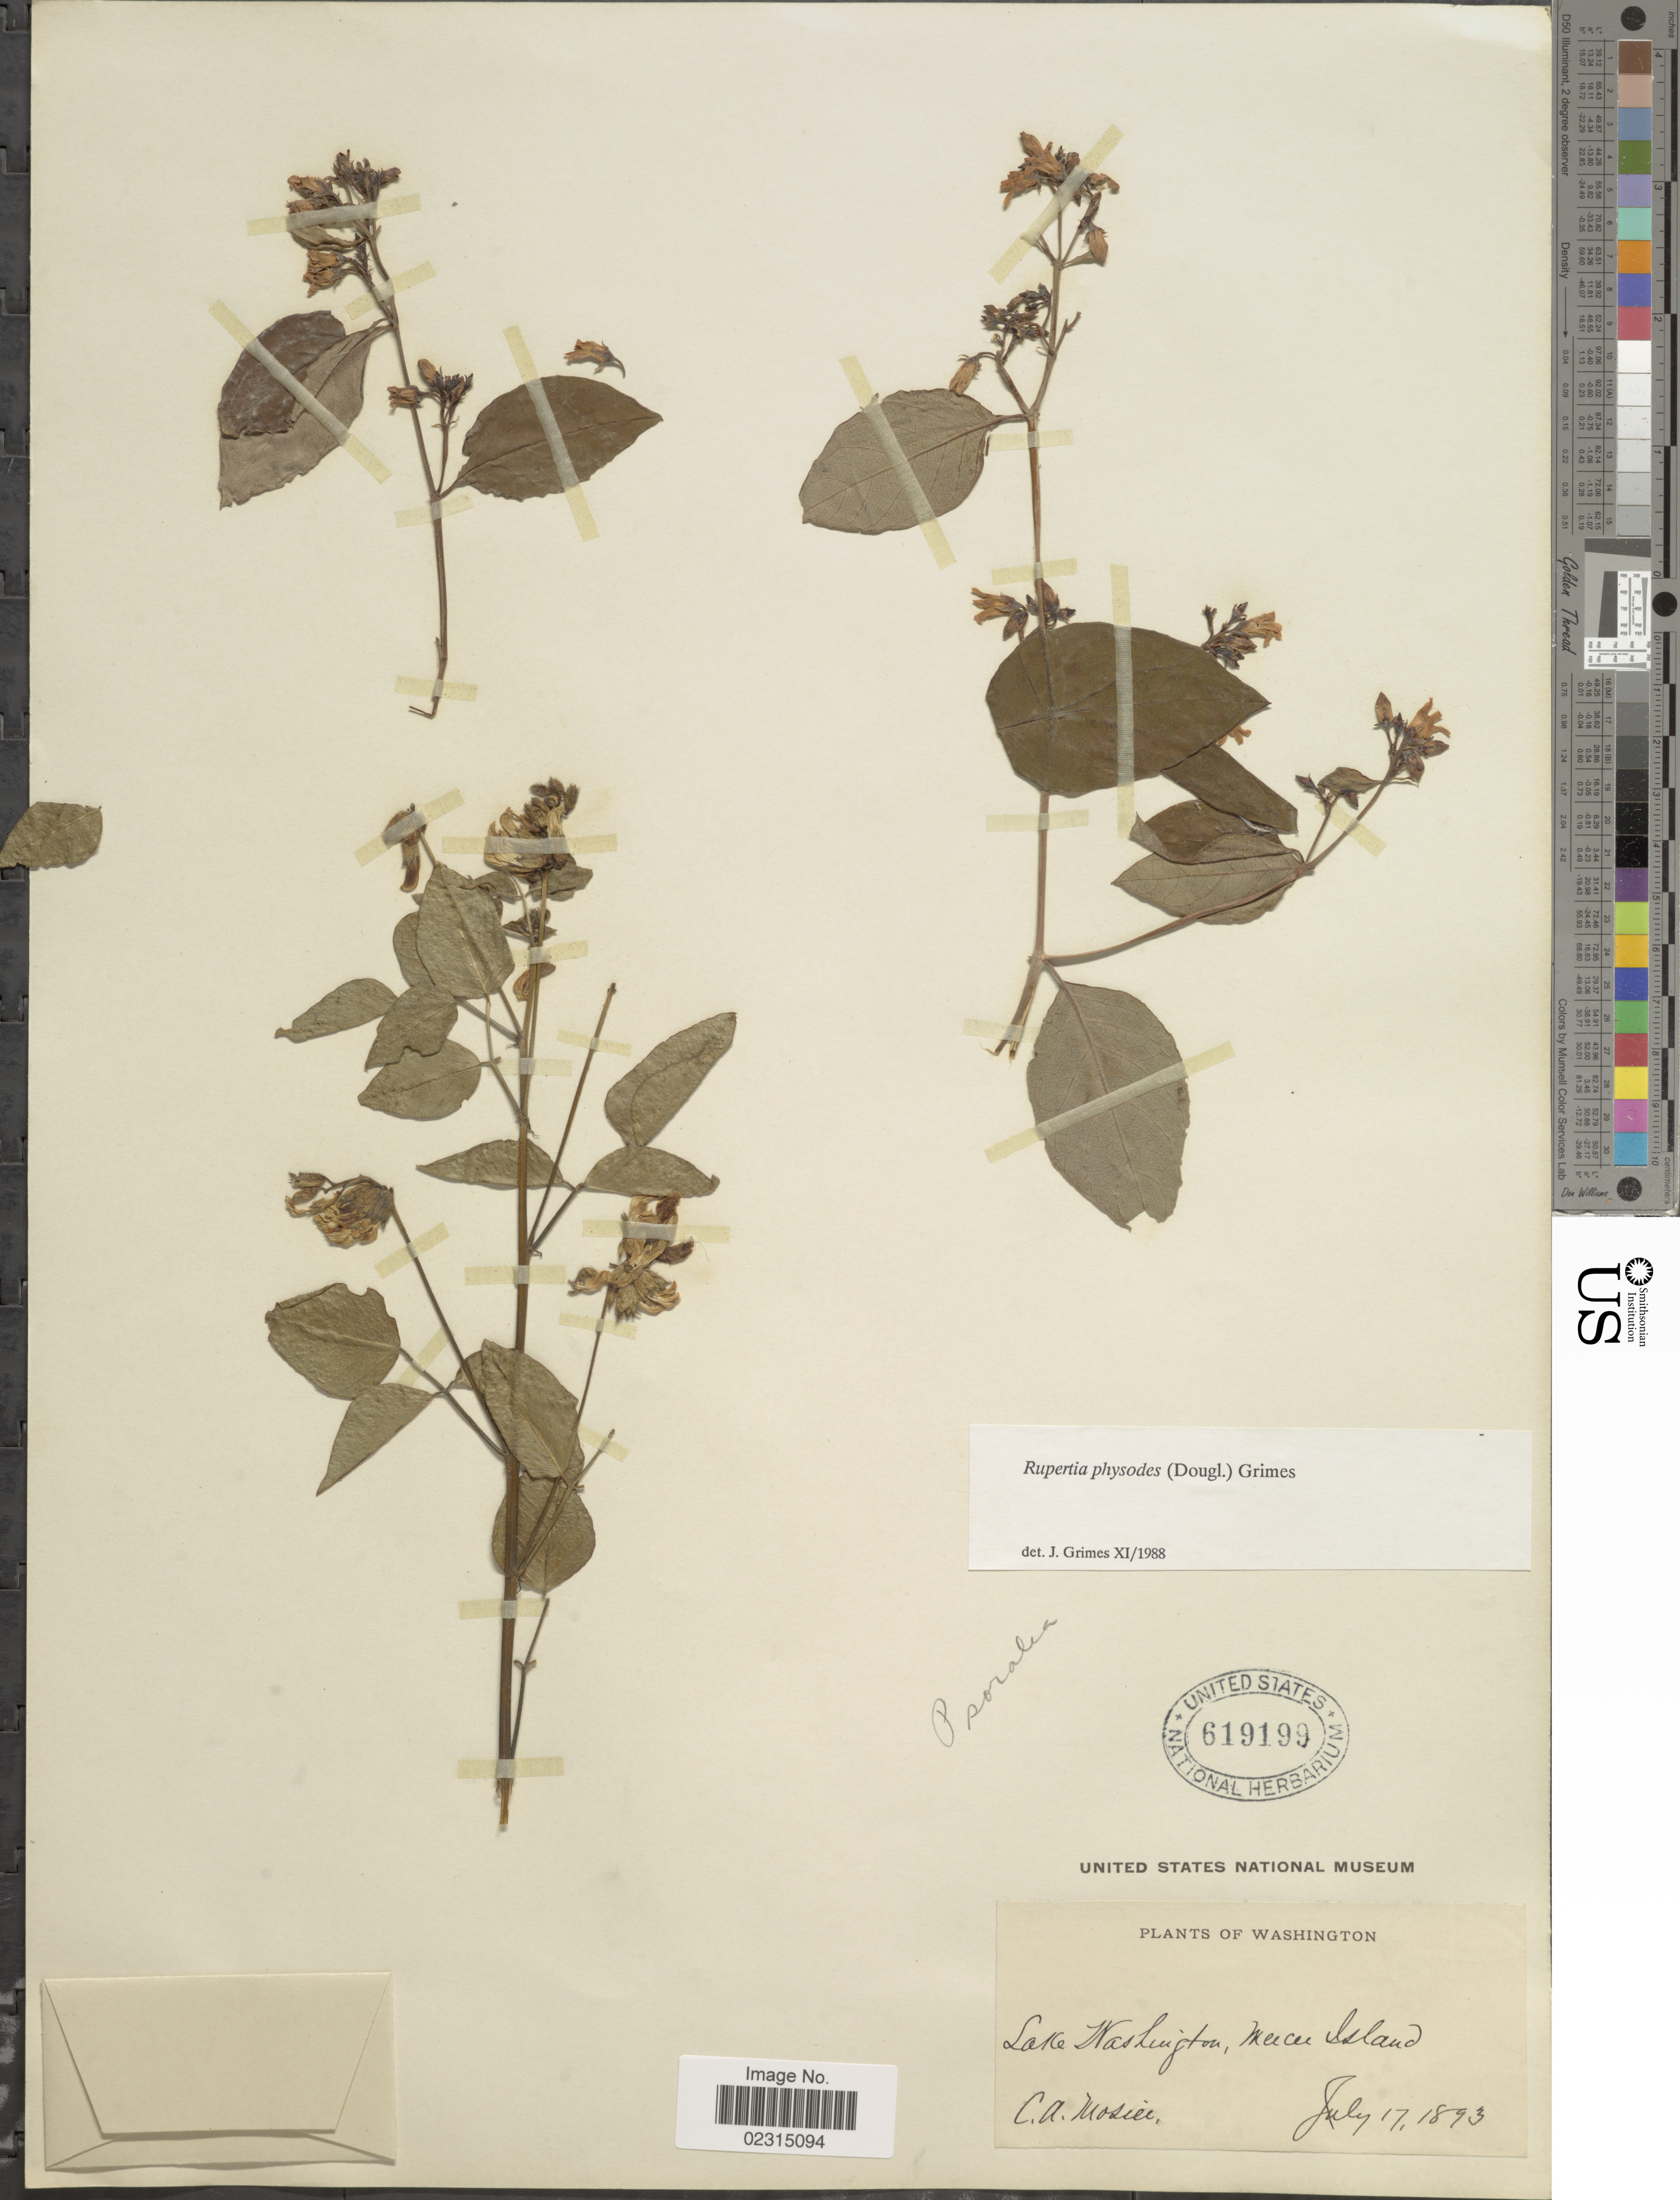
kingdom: Plantae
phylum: Tracheophyta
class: Magnoliopsida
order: Fabales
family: Fabaceae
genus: Rupertia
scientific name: Rupertia physodes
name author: (Douglas) J.W. Grimes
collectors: C. A. Mosier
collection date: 1893-07-17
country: United States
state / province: Washington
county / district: King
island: Mercer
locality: Lake Washington, Meicei Island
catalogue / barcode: US 619199